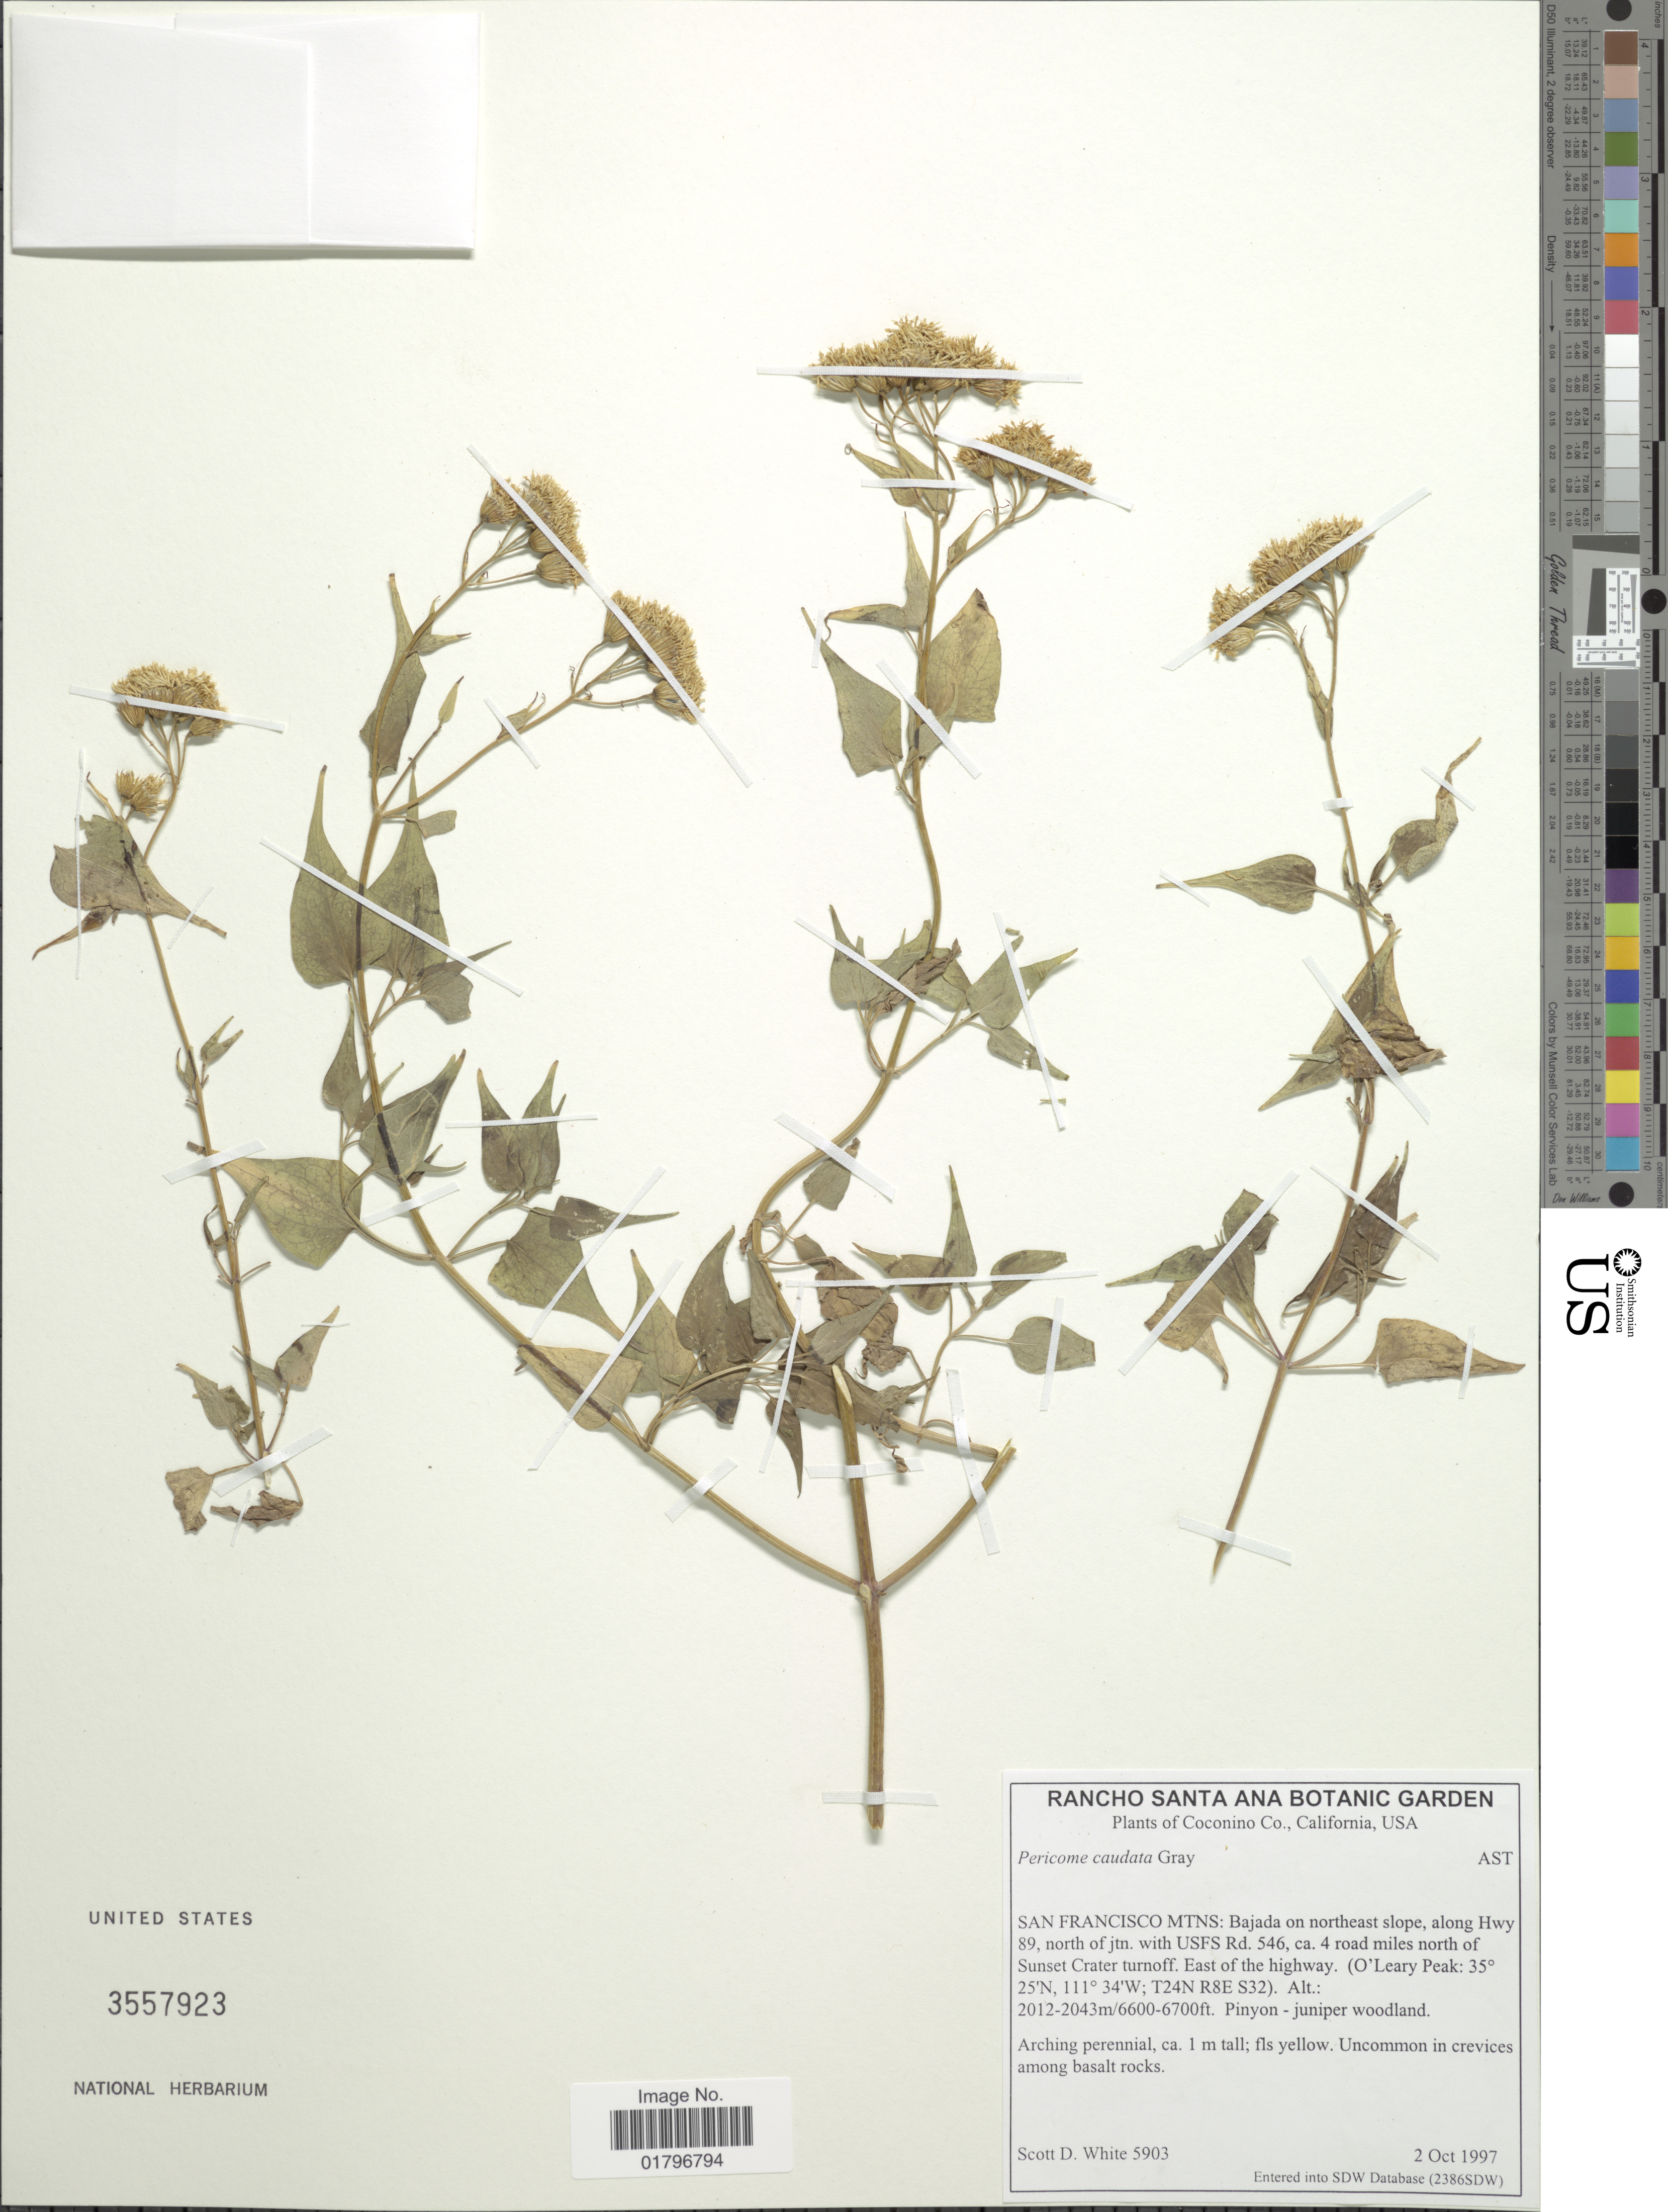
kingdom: Plantae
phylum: Tracheophyta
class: Magnoliopsida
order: Asterales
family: Asteraceae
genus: Pericome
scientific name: Pericome caudata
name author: A. Gray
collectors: S. White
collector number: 5903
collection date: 1997-10-02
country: United States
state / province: California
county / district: San Francisco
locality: Coconino Co., California, USA. San Francisco Mtns: Bajada on northeast slope, along Hwy 89, north of jtn. with USFS Rd. 546, ca. 4 road miles north of Sunset Crater turnoff. East of the highway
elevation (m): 2012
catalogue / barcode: US 3557923